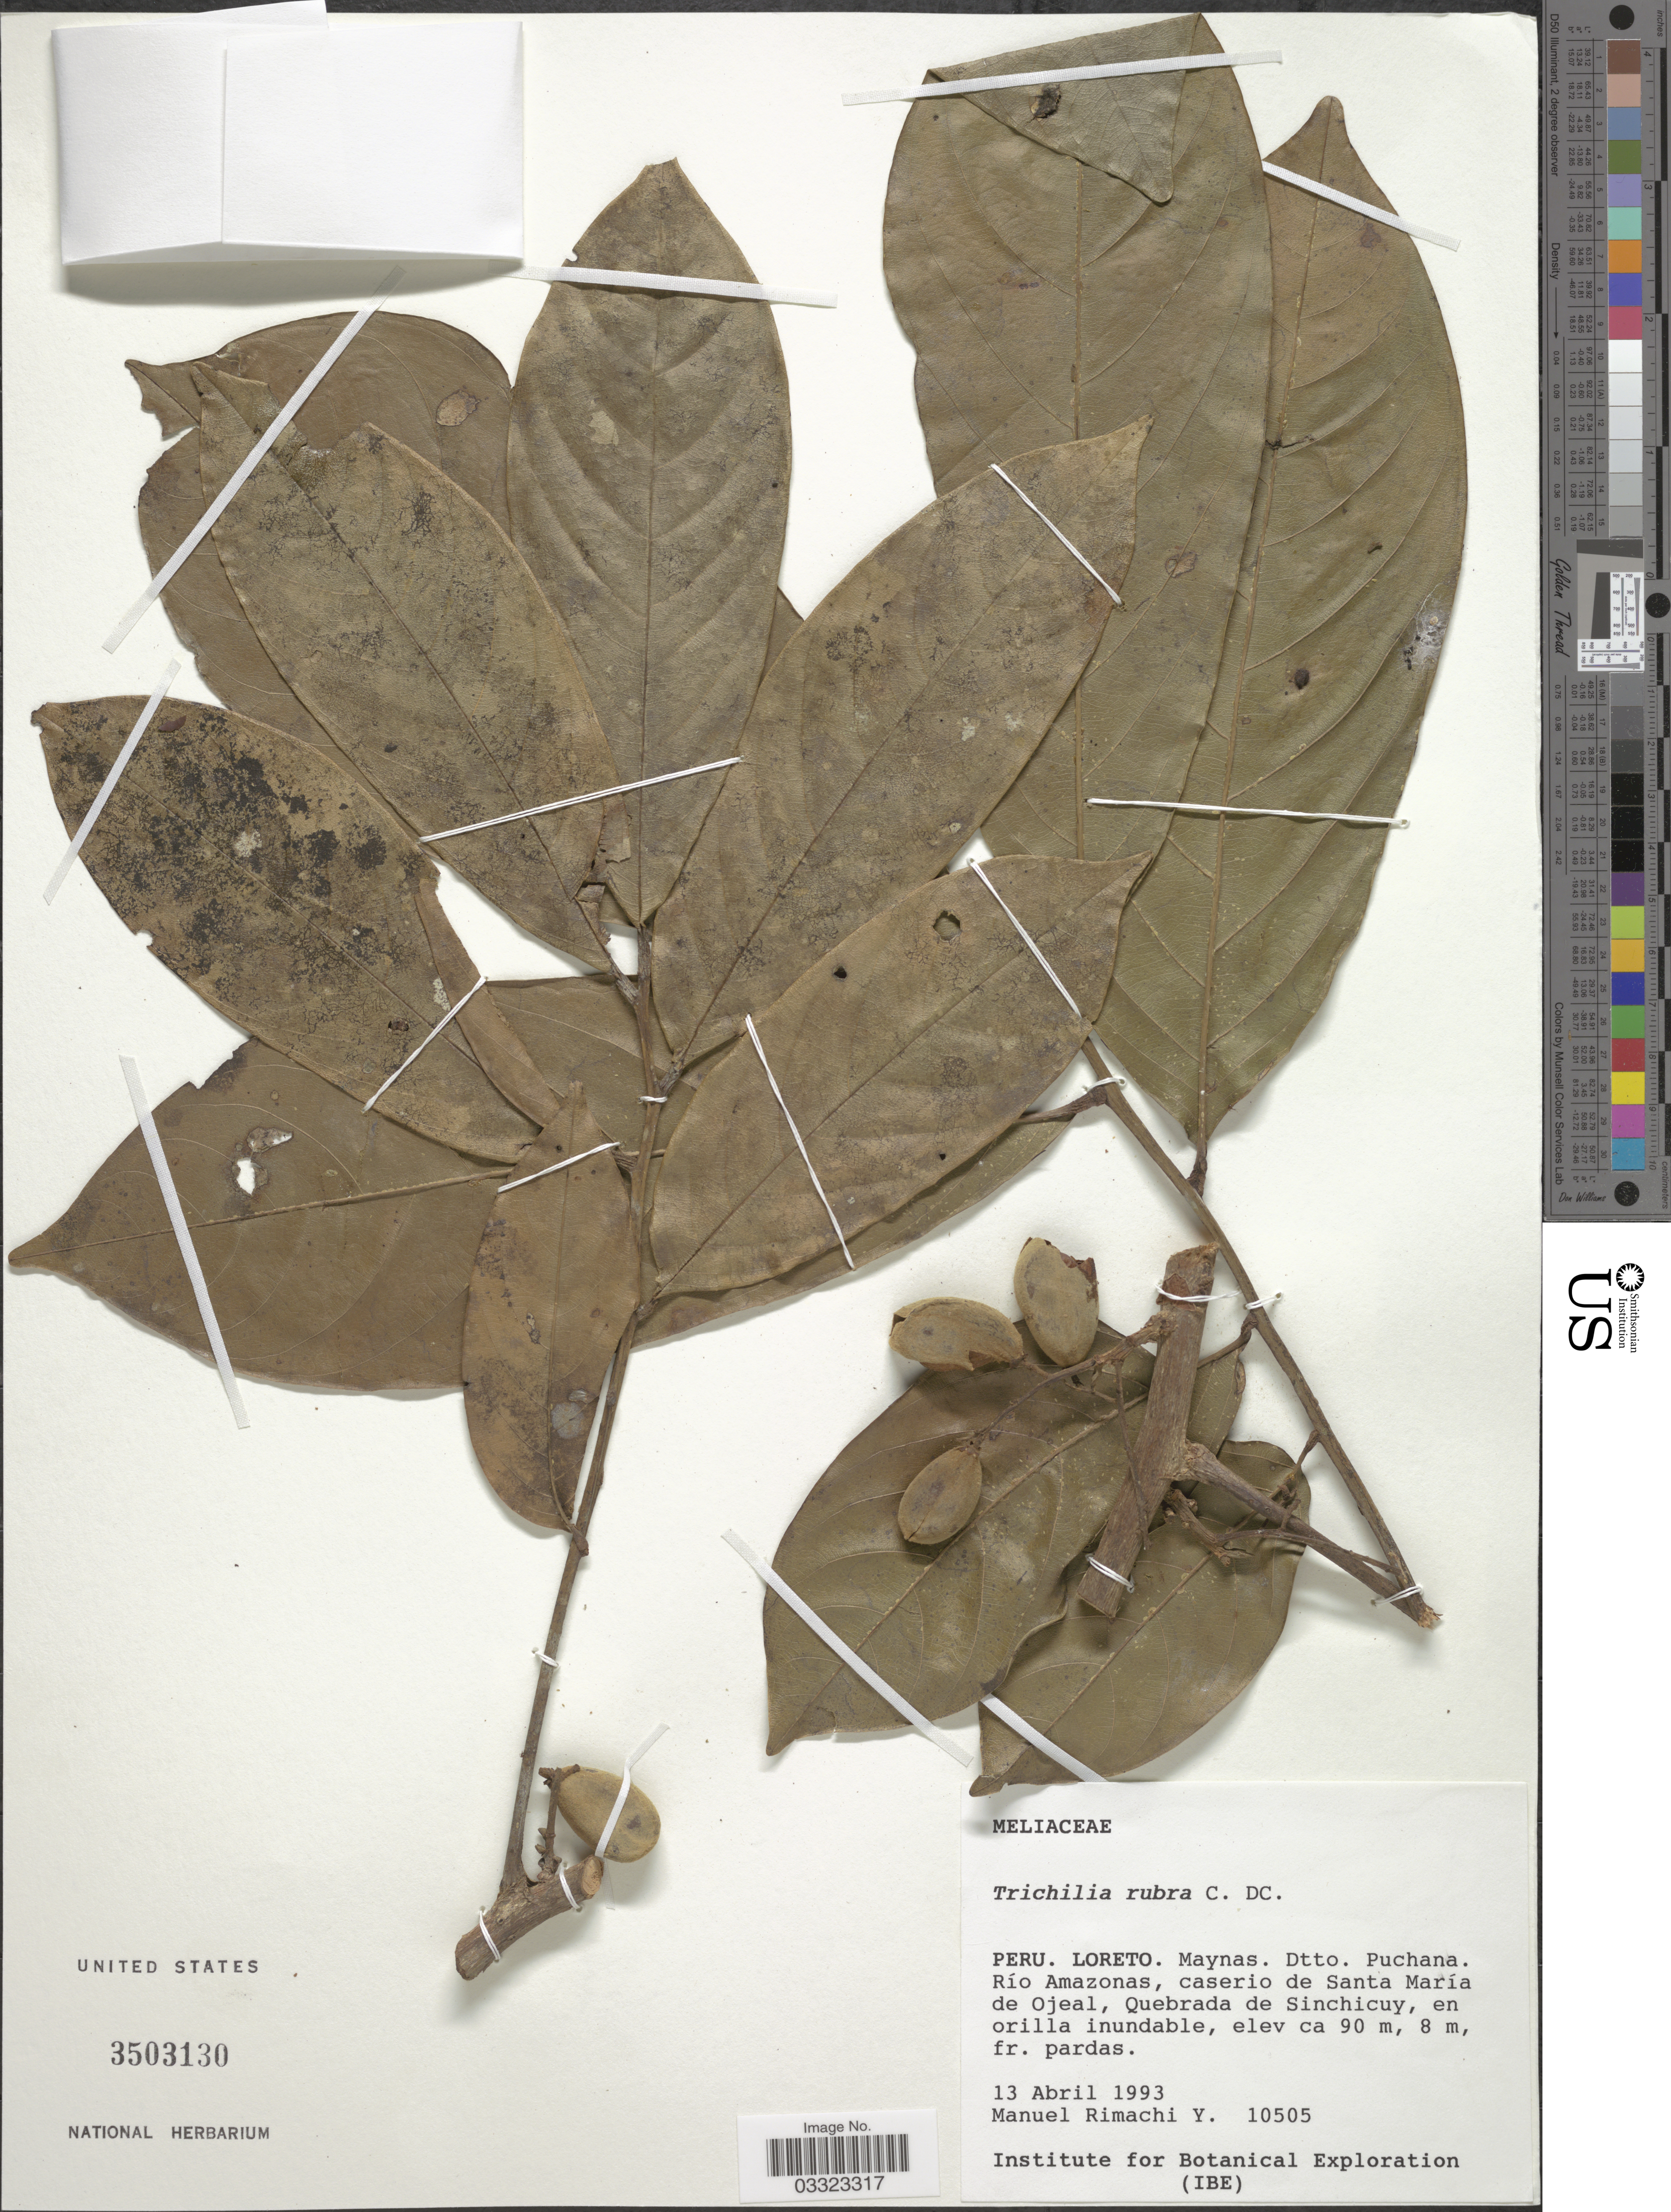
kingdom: Plantae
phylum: Tracheophyta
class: Magnoliopsida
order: Sapindales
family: Meliaceae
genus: Trichilia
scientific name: Trichilia rubra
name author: C. DC.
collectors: M. Rimachi Y.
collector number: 10505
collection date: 1993-04-13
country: Peru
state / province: Loreto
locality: Maynas. Dtto. Puchana. Río Amazonas, caserio de Santa María de Ojeal, Quebrada de Sinchicuy, en orilla inundable.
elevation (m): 90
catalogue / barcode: US 3503130